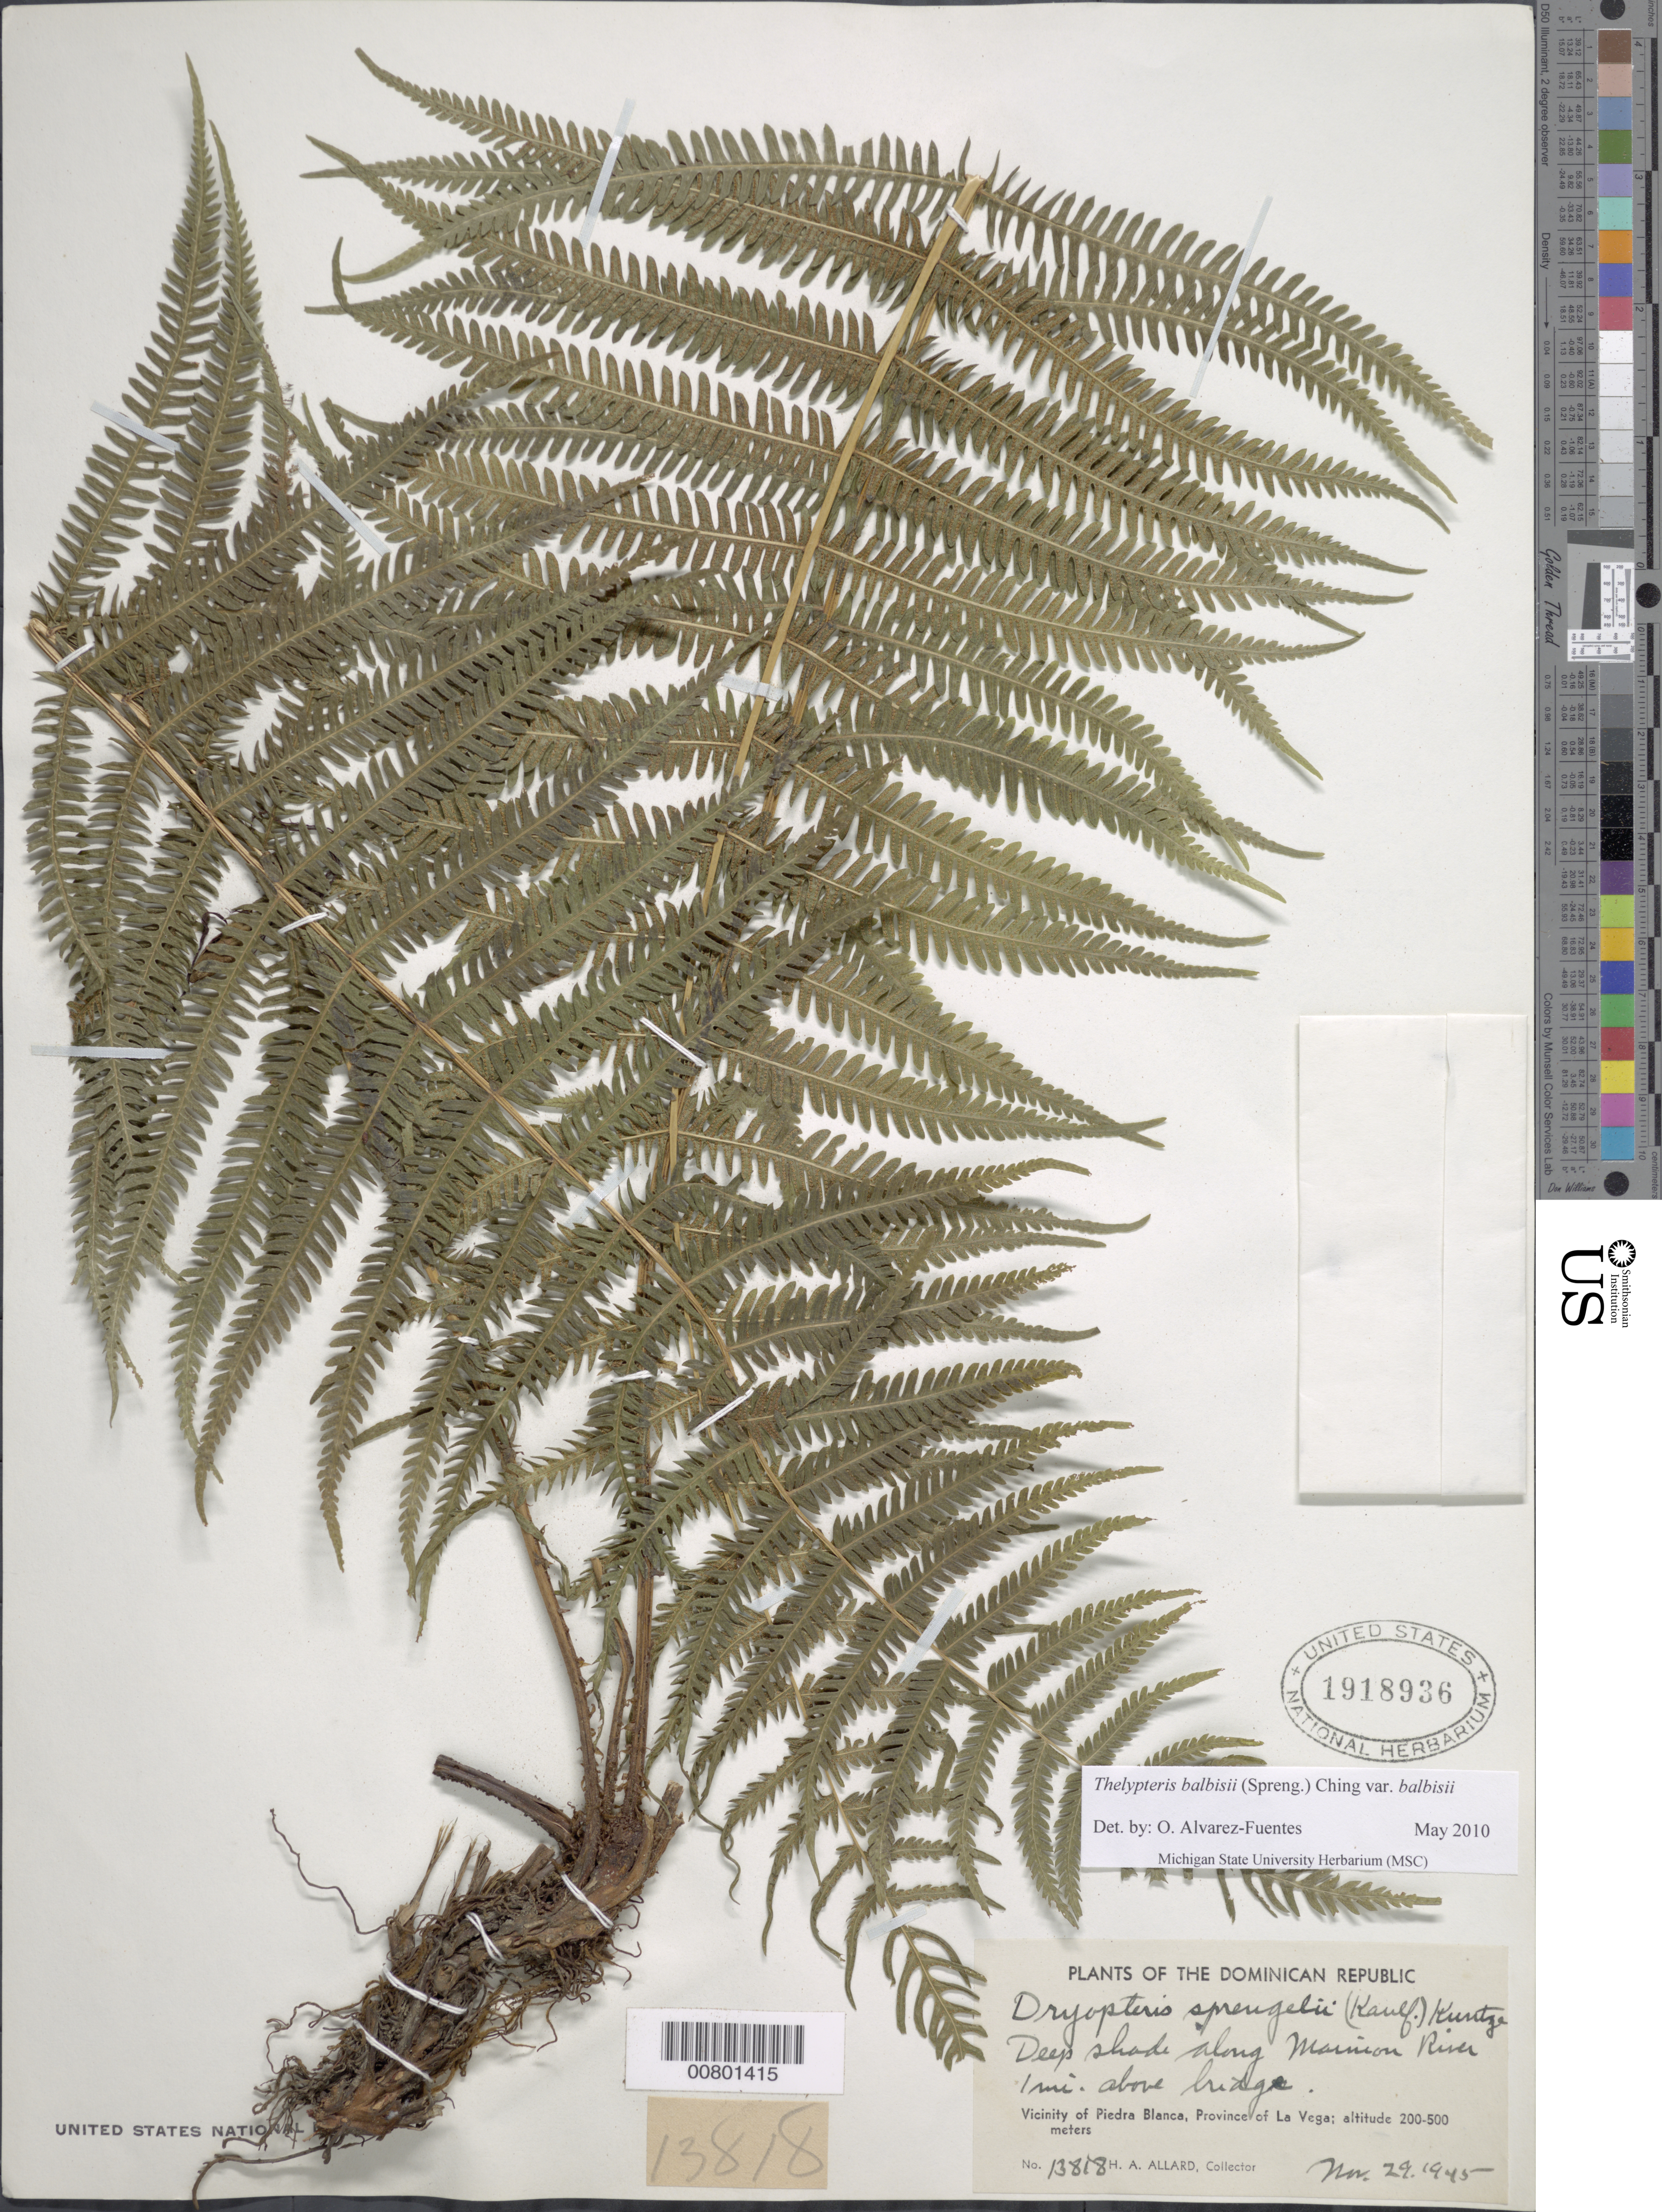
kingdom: Plantae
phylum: Tracheophyta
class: Polypodiopsida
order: Polypodiales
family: Thelypteridaceae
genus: Amauropelta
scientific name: Amauropelta balbisii (Spreng.) comb. nov., ined. 2015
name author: (Spreng.)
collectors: H. A. Allard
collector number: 13818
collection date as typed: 29 Nov 1945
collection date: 1945-11-29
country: Dominican Republic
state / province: La Vega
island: Hispaniola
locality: Piedra Blanca, along Maimon River, 1 mile above bridge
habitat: Deep shade along river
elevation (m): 200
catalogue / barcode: US 1918936